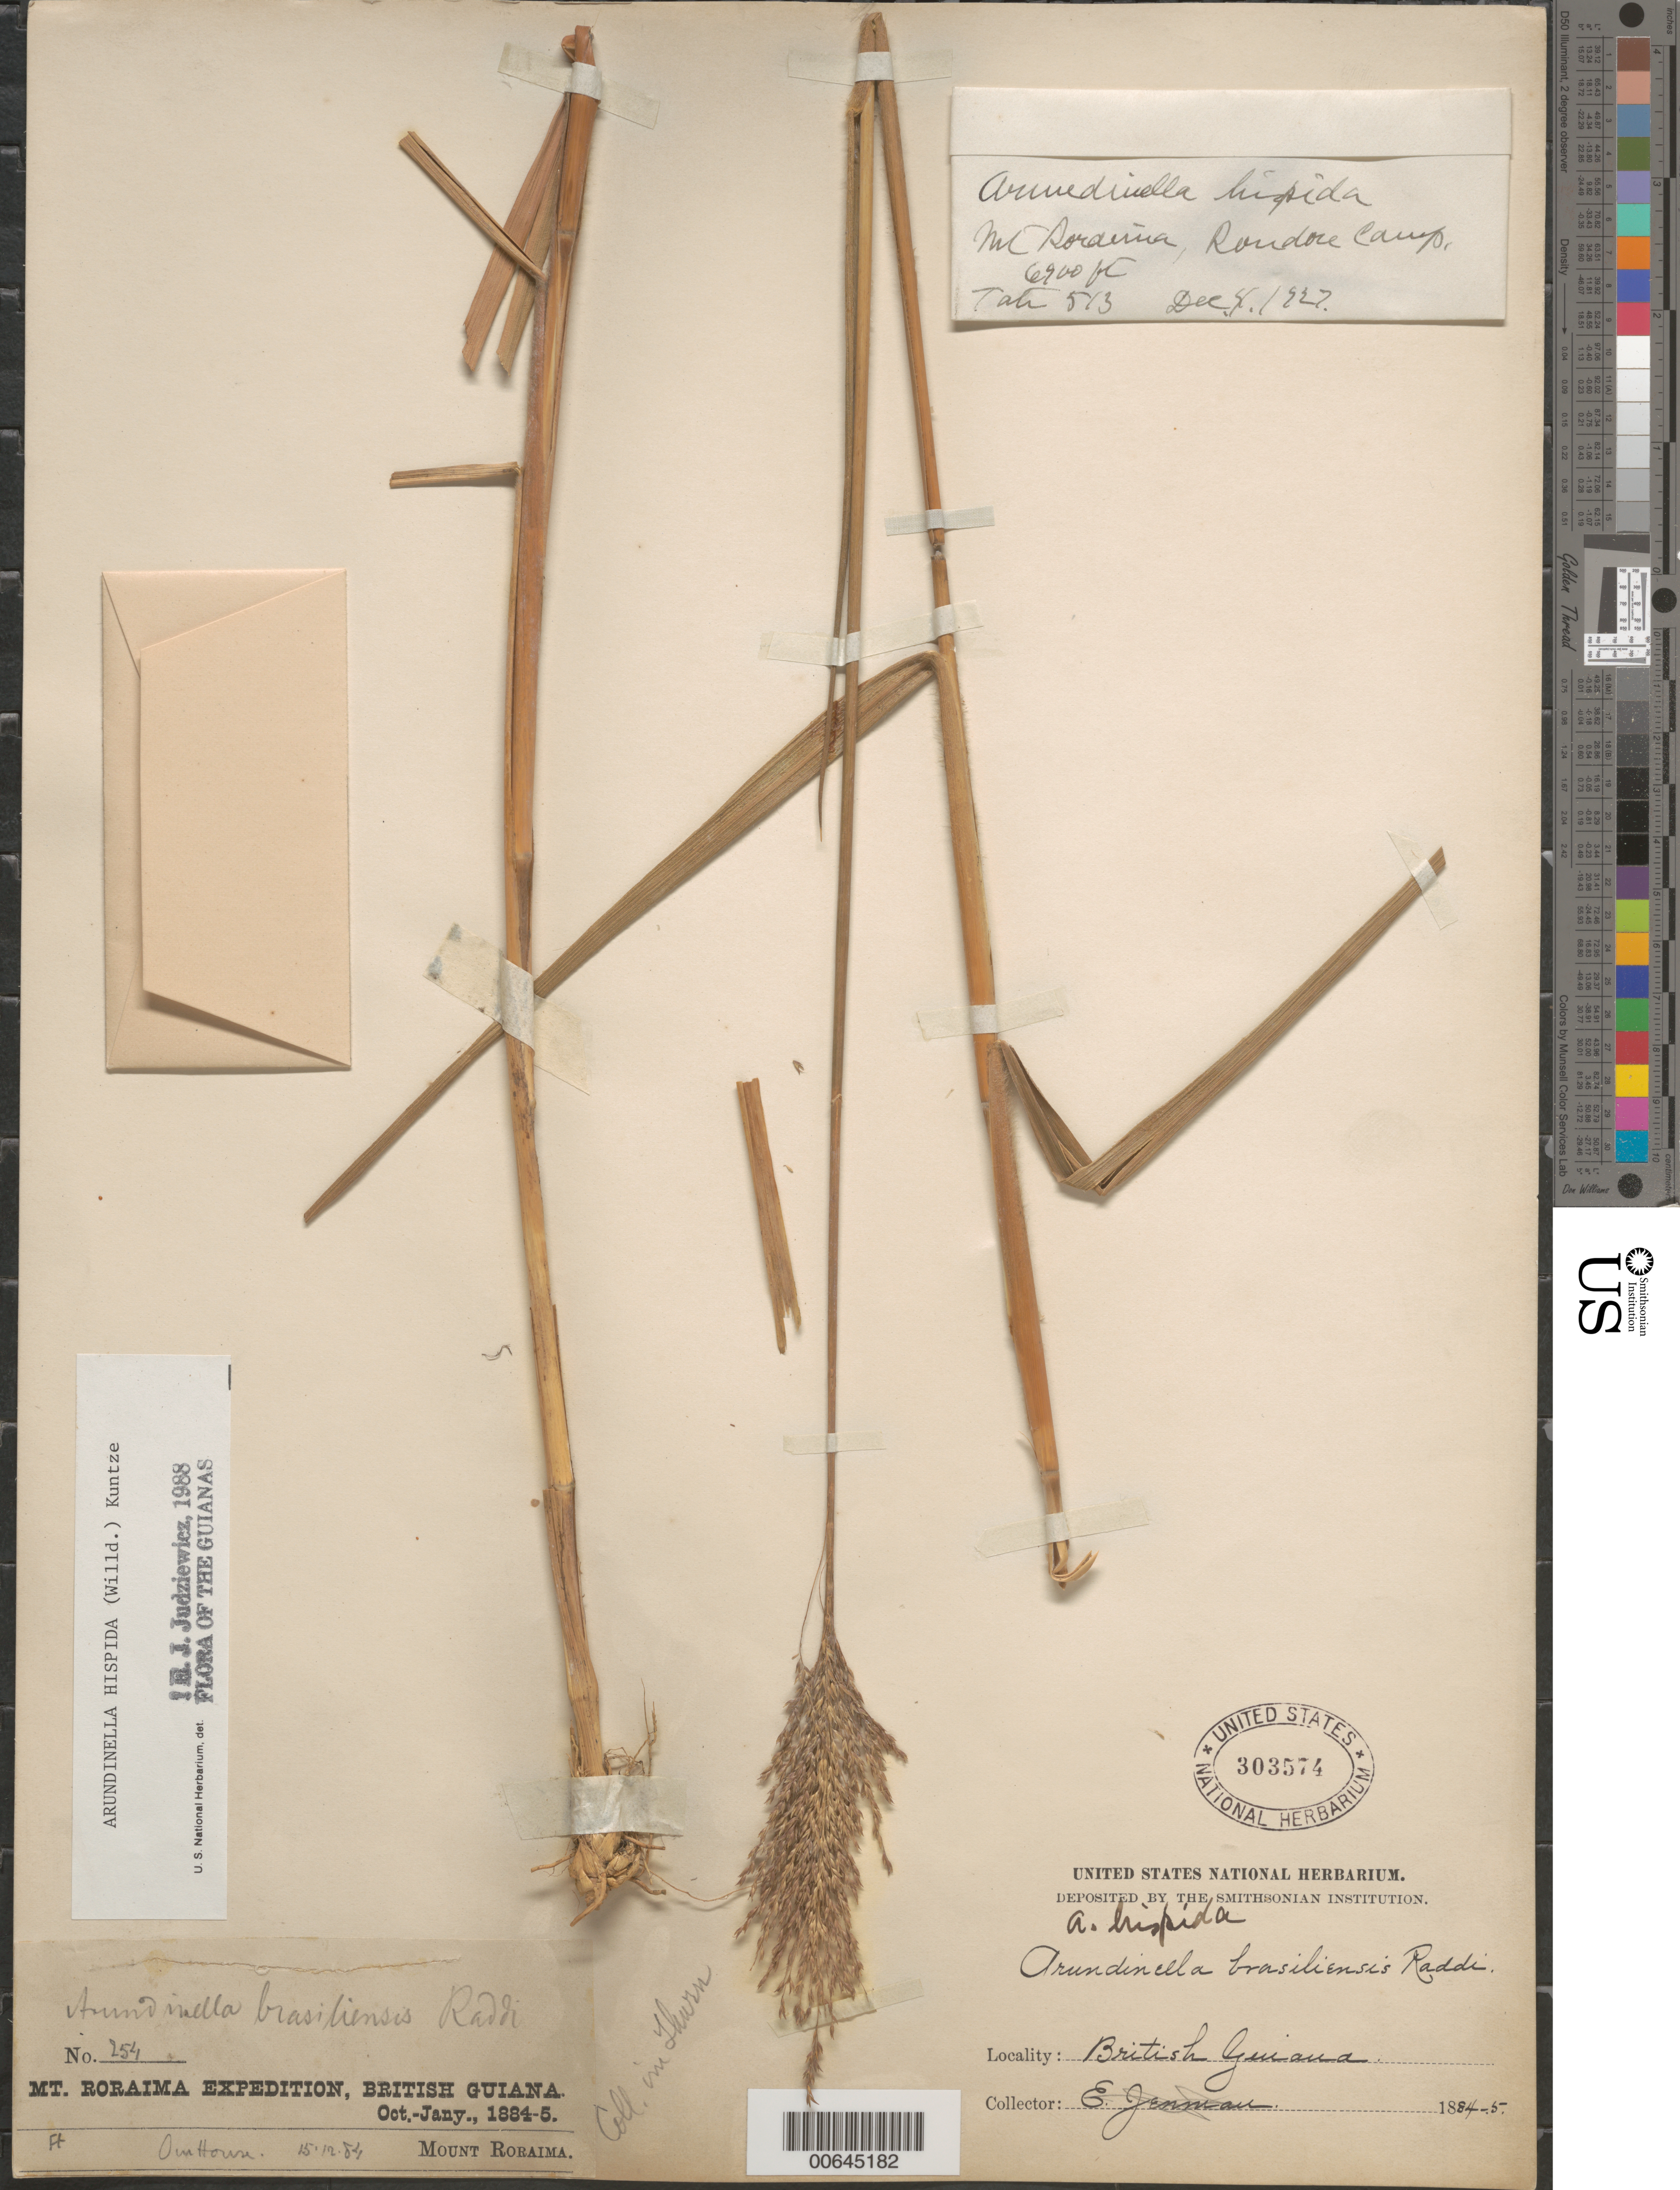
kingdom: Plantae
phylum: Tracheophyta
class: Liliopsida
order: Poales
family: Poaceae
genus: Arundinella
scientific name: Arundinella hispida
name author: (Humb. & Bonpl. ex Willd.) Kuntze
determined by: Judziewicz, E. J.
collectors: E. F. im Thurn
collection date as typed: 15 December 1884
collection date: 1884-12-15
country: Guyana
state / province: Cuyuni-Mazaruni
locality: Mt. Roraima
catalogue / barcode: US 303574